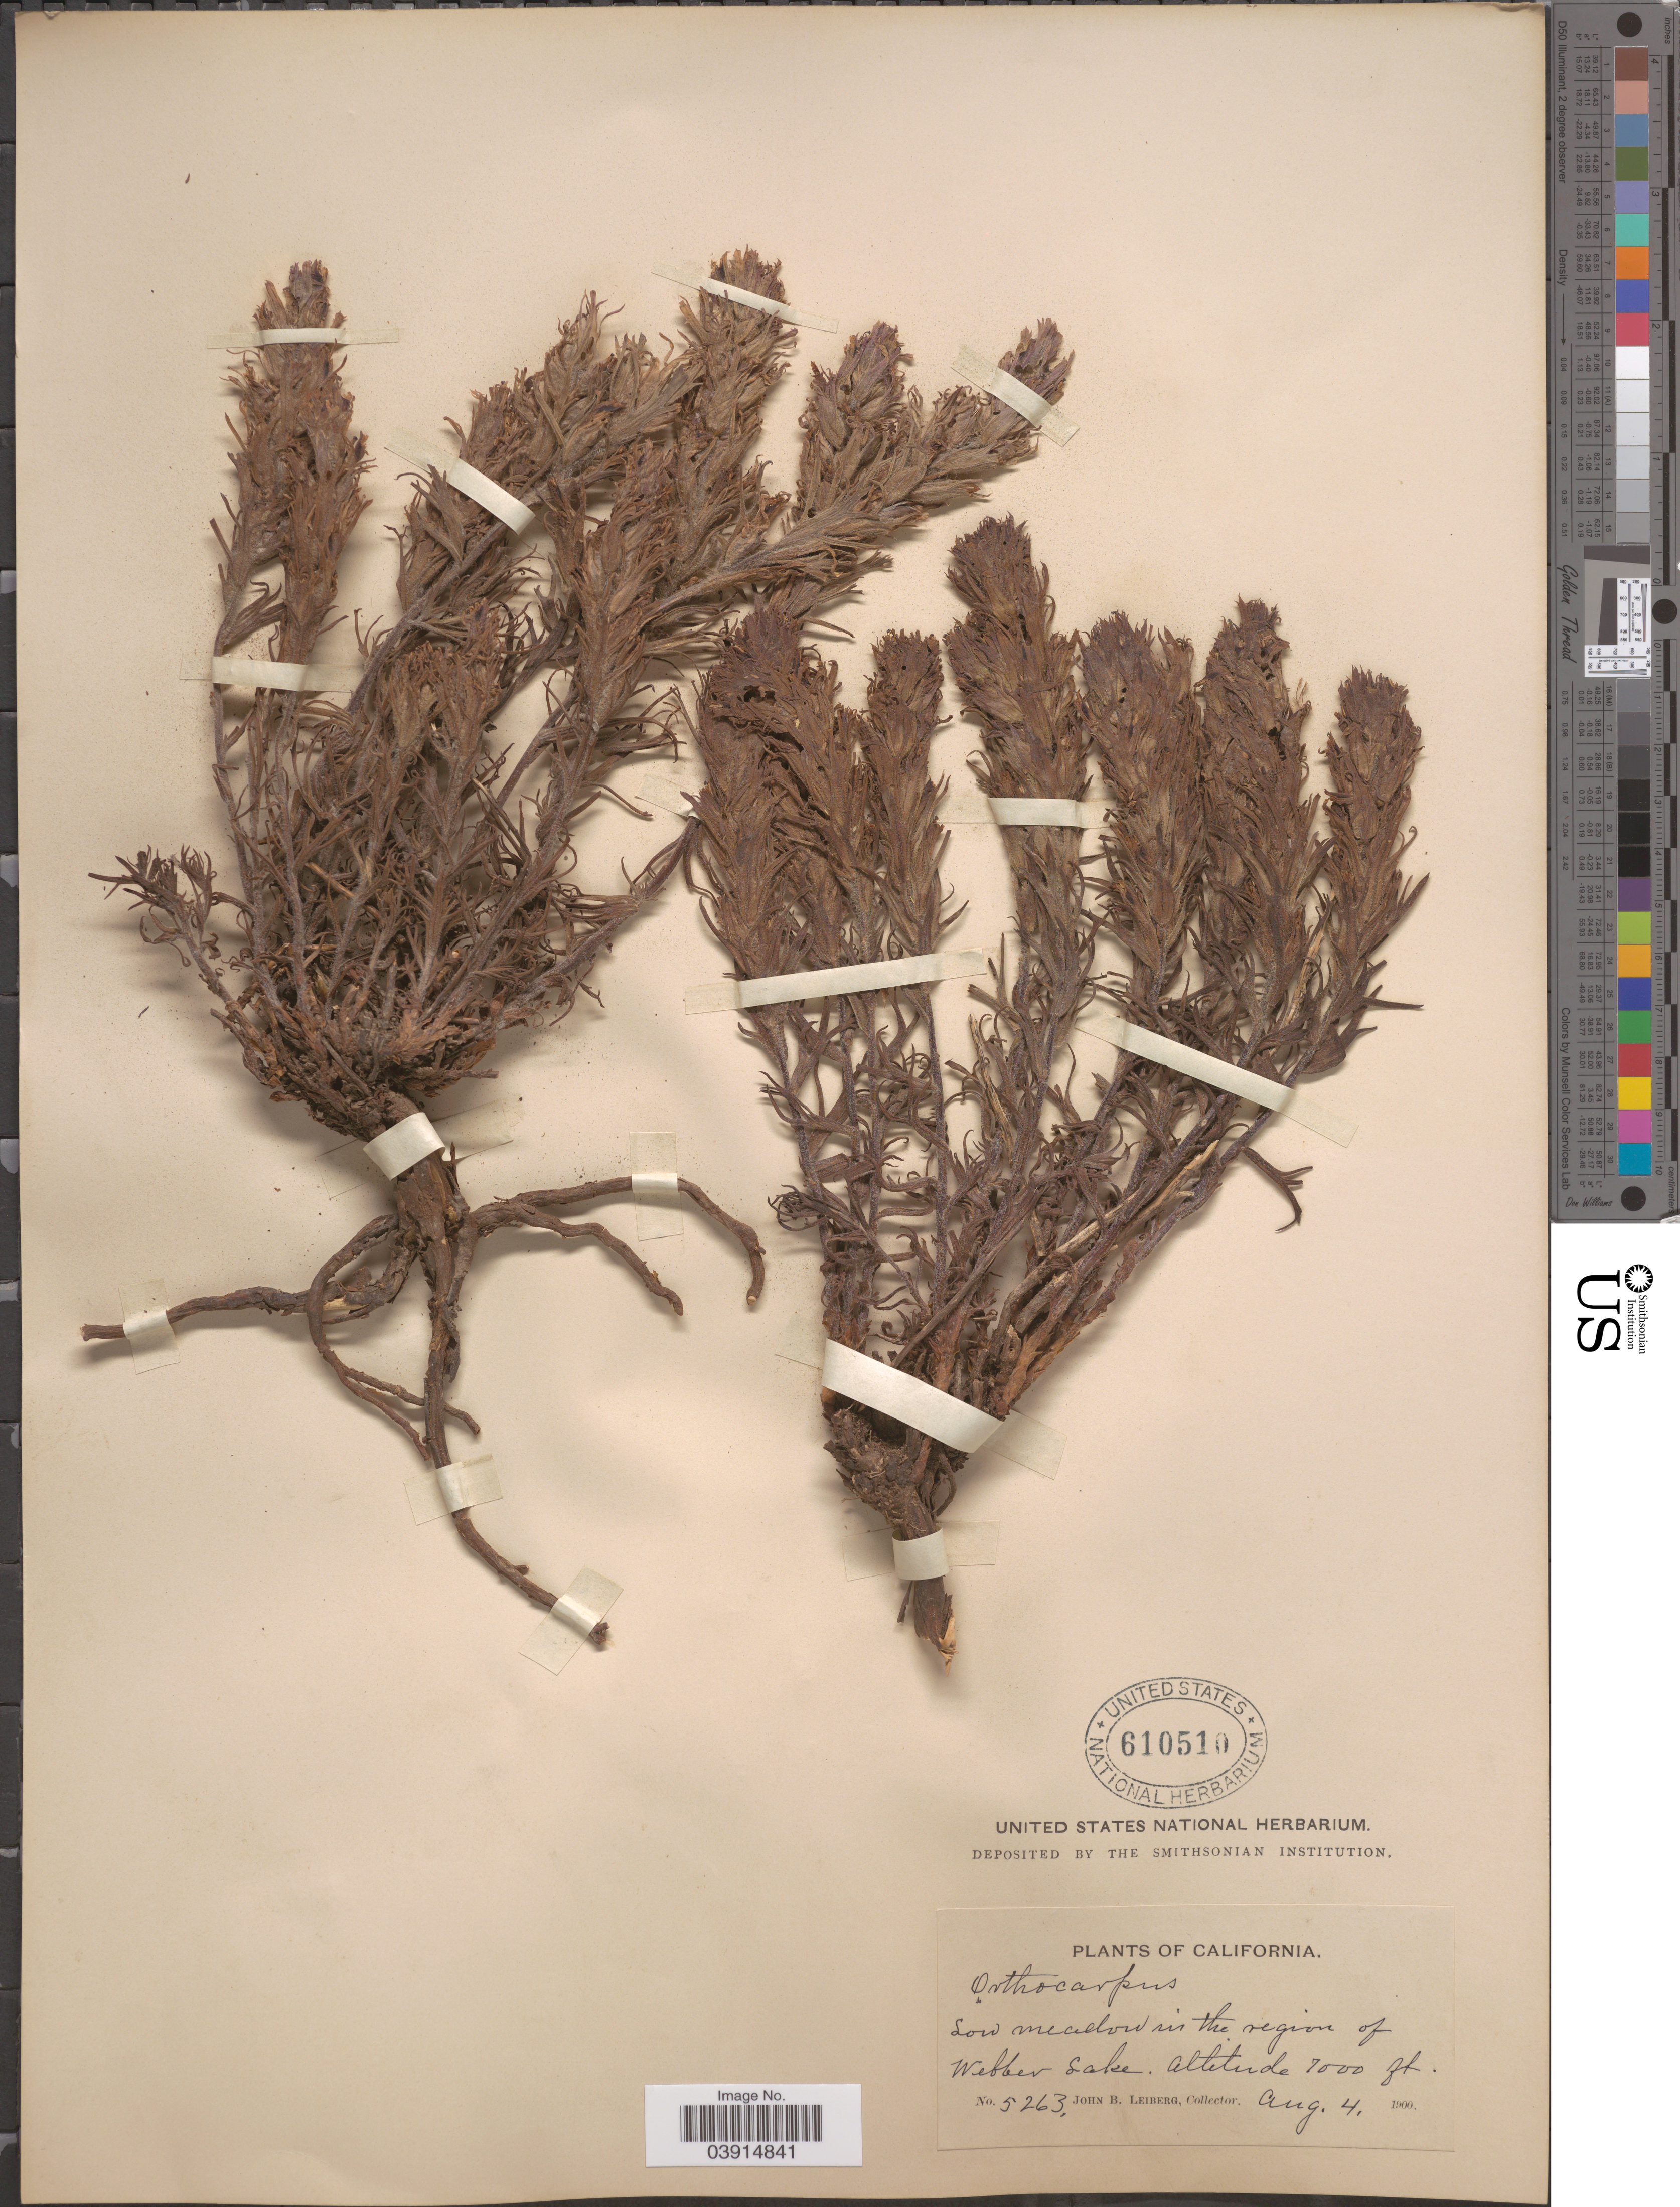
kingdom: Plantae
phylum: Tracheophyta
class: Magnoliopsida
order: Lamiales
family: Orobanchaceae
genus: Castilleja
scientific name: Castilleja sp.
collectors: J. B. Leiberg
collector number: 5263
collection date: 1900-08-04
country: United States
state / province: California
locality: Low meadow in the region of Webber Lake.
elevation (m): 2134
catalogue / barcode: US 610510